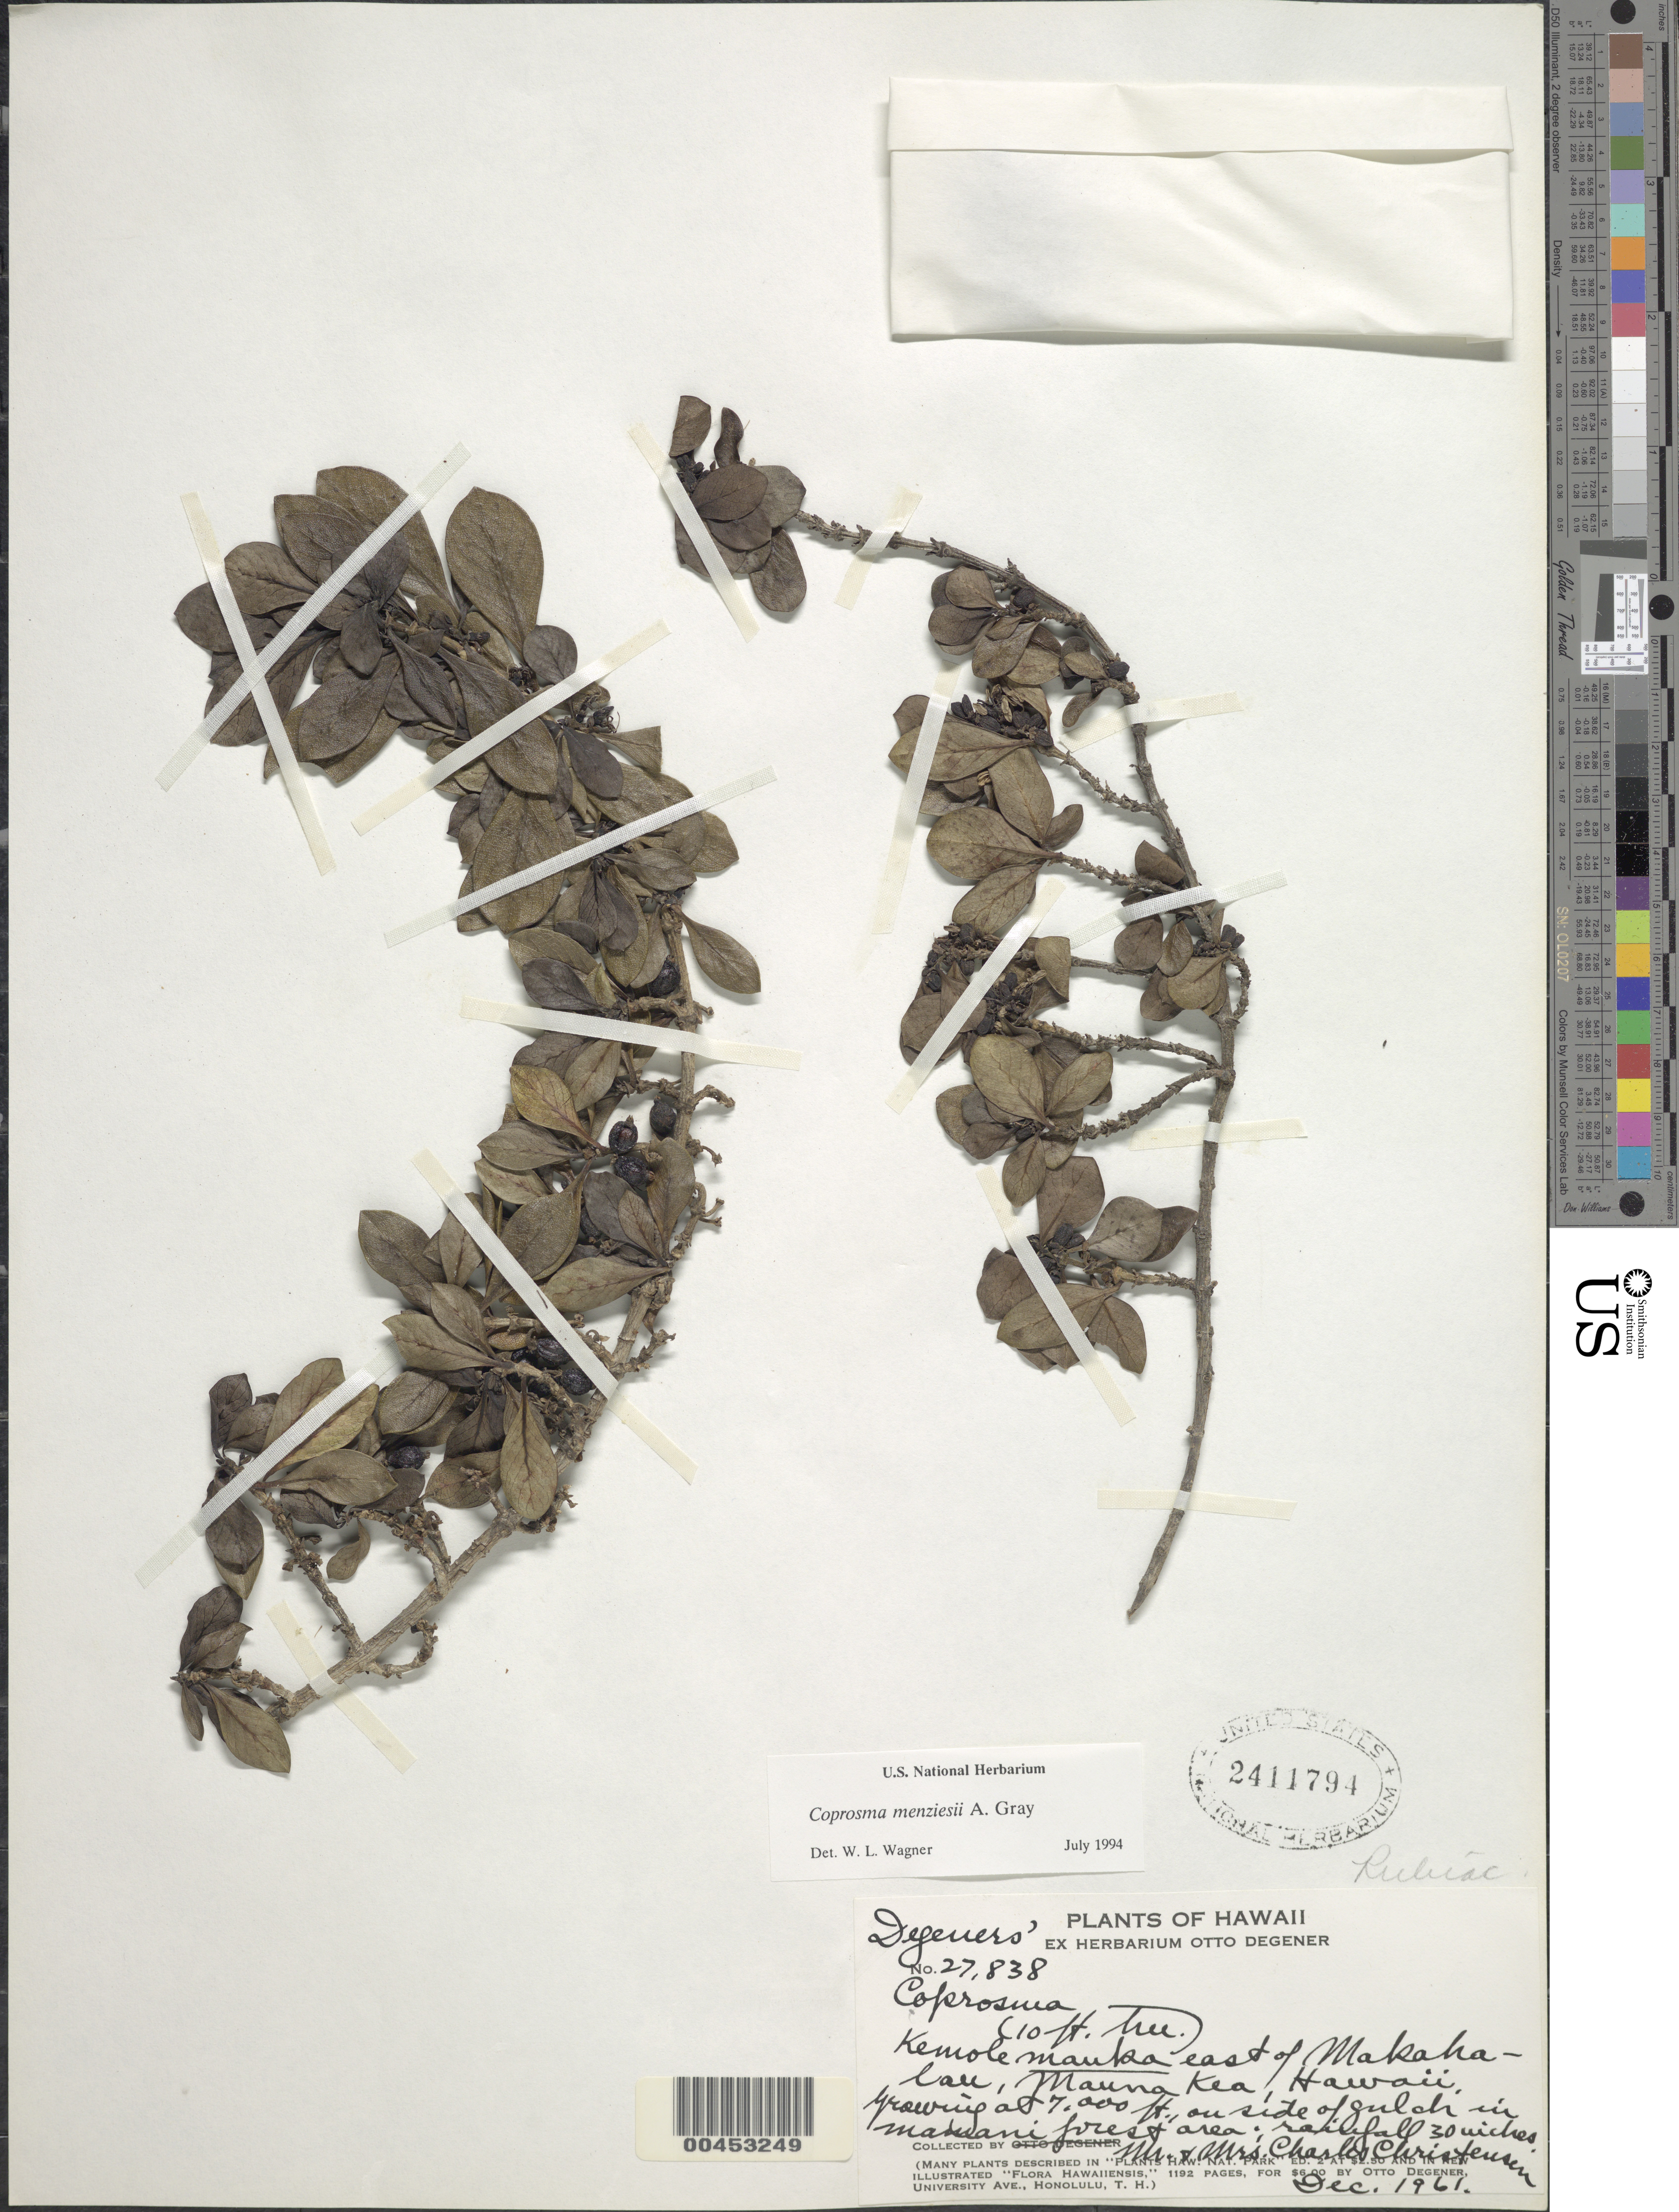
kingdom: Plantae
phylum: Tracheophyta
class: Magnoliopsida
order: Gentianales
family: Rubiaceae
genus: Coprosma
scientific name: Coprosma menziesii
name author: A. Gray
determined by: Wagner, W. L., (BOT), Smithsonian Institution - National Museum of Natural History (UNITED STATES)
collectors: C. Christensen & Christensen, --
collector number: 27838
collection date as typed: Dec 1961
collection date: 1961-12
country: United States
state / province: Hawaii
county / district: Hawaii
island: Hawaii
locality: Kemole mauka E of Makahalau, Mauna Kea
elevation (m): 2134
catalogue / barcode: US 2411794